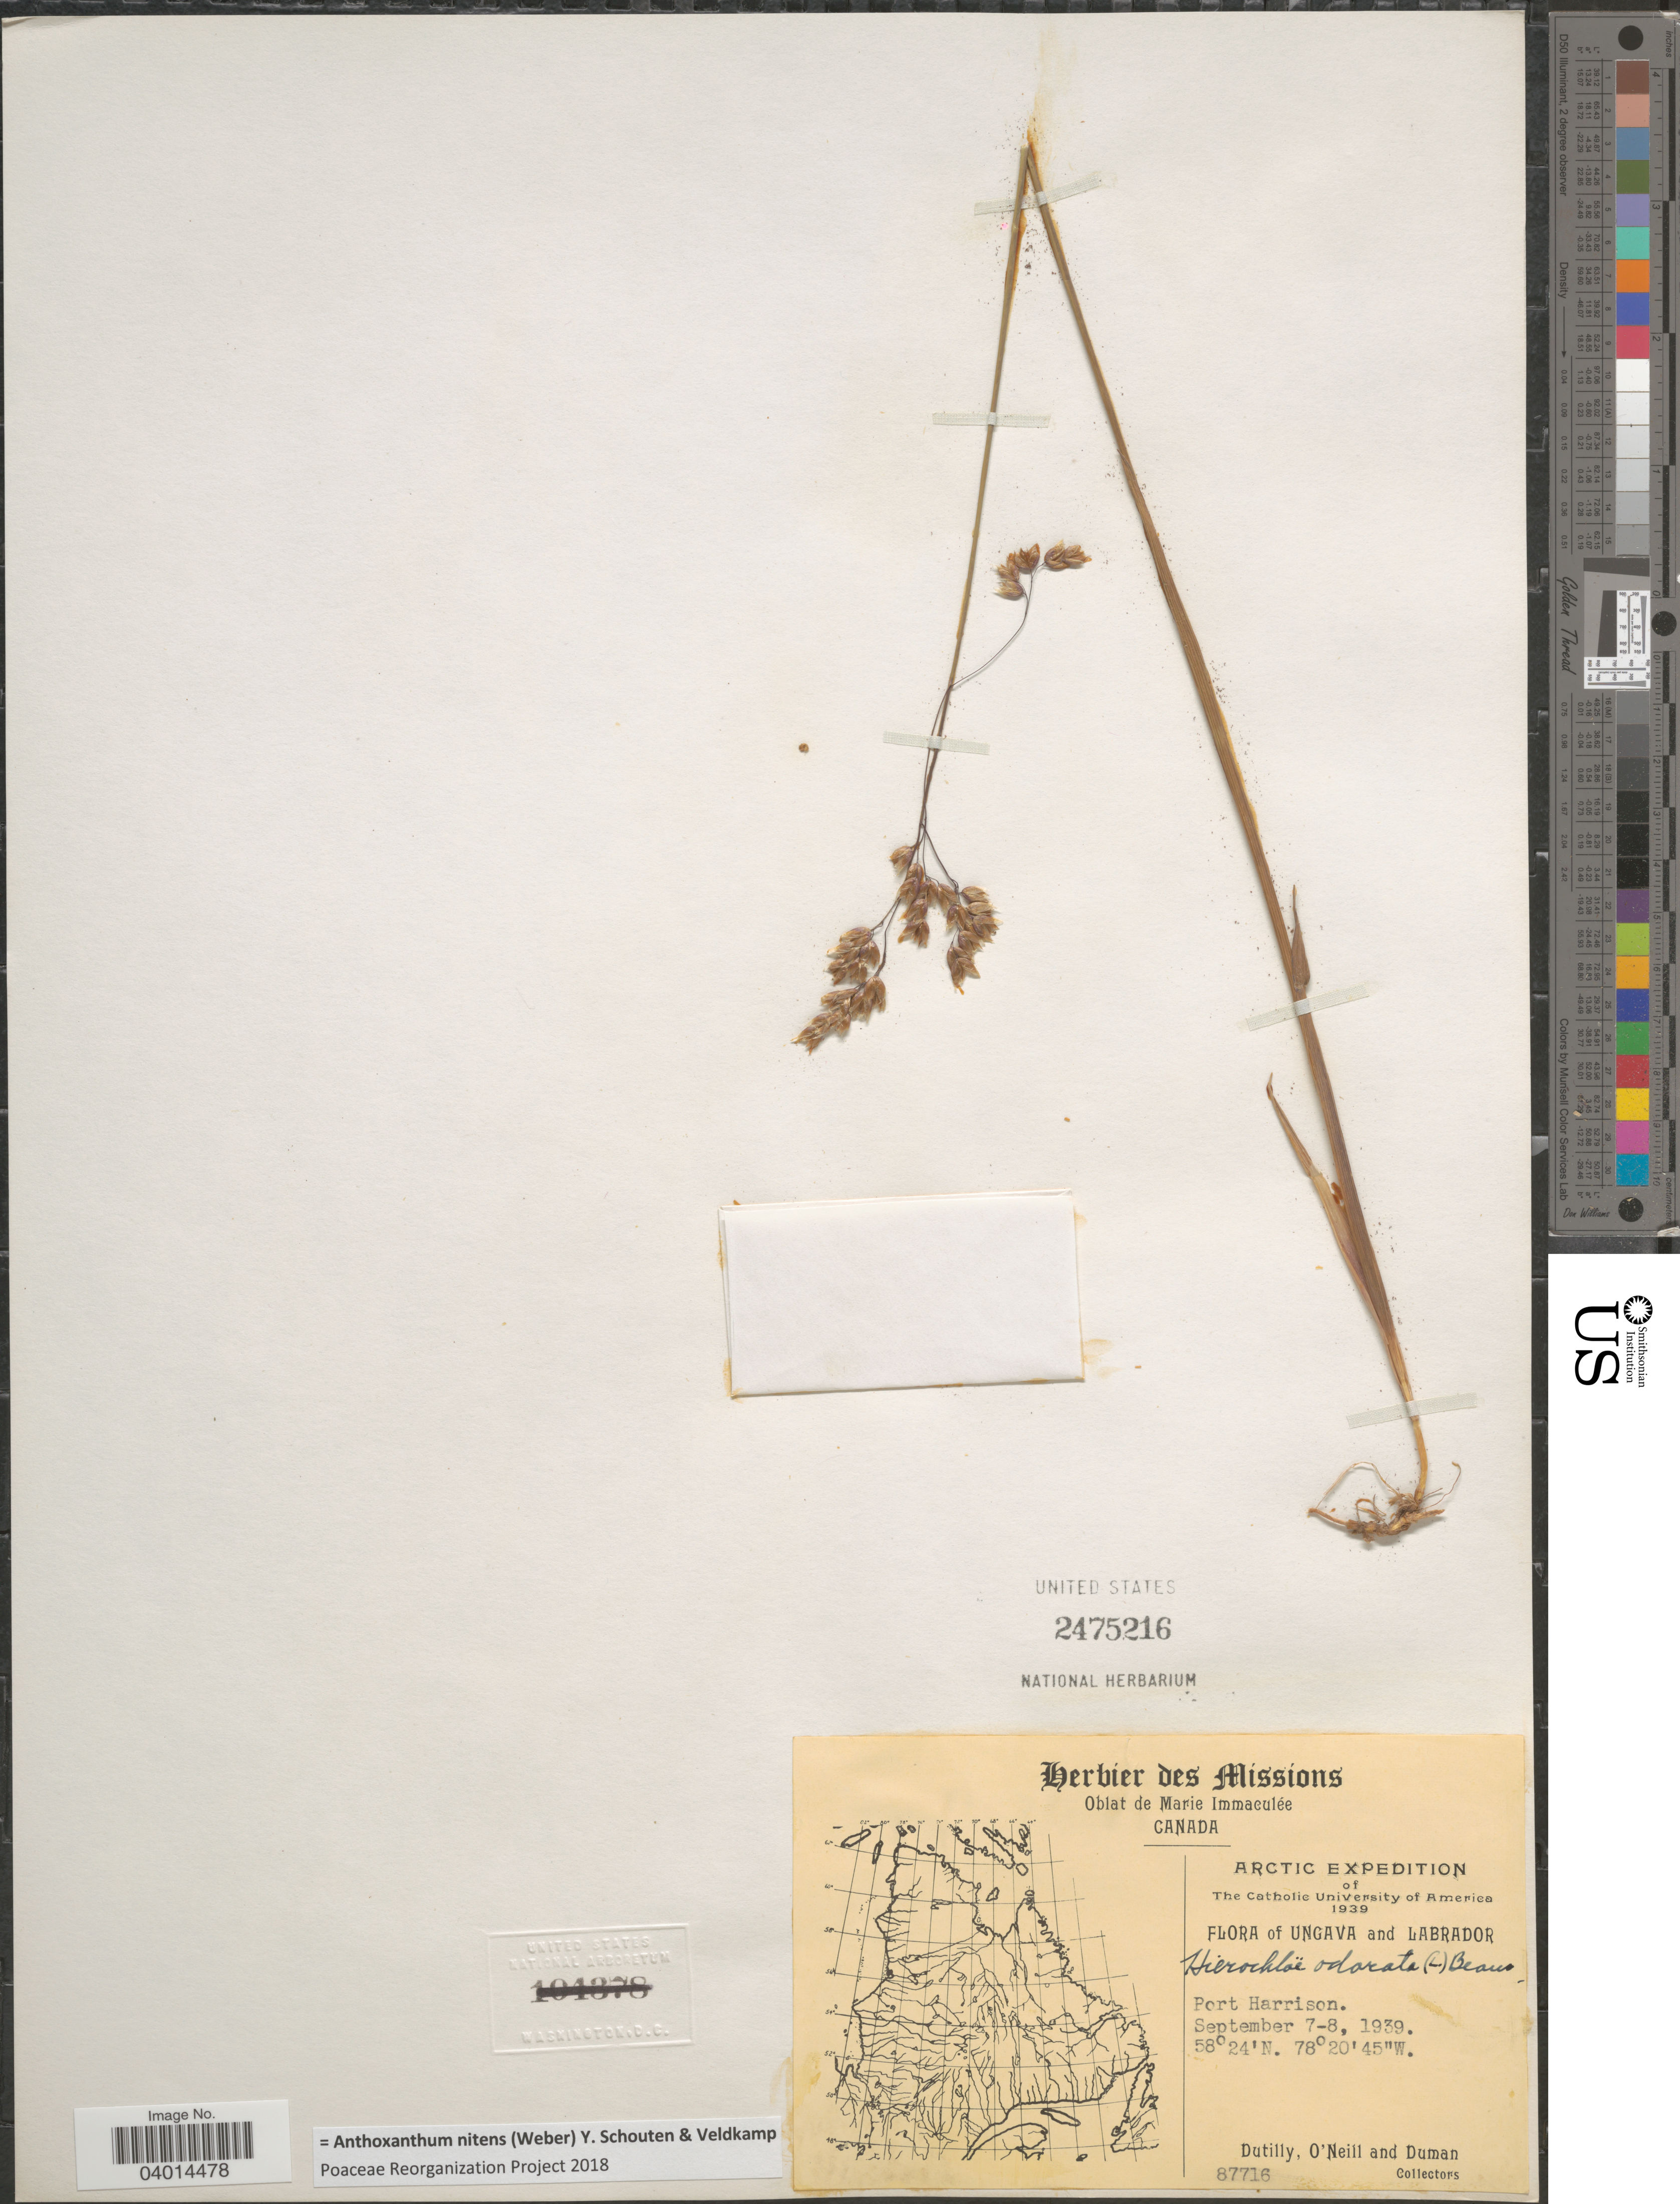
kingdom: Plantae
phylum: Tracheophyta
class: Liliopsida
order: Poales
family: Poaceae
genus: Anthoxanthum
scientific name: Anthoxanthum nitens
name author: (G.H. Weber) R.T.A. Schouten & Veldkamp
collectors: -. Dutilly, -. O'Neill & -. Duman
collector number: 87716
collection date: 1939-09-07/1939-09-08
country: Canada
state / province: Newfoundland and Labrador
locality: Ungava and Labrador. Port Harrison.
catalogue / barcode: US 2475216